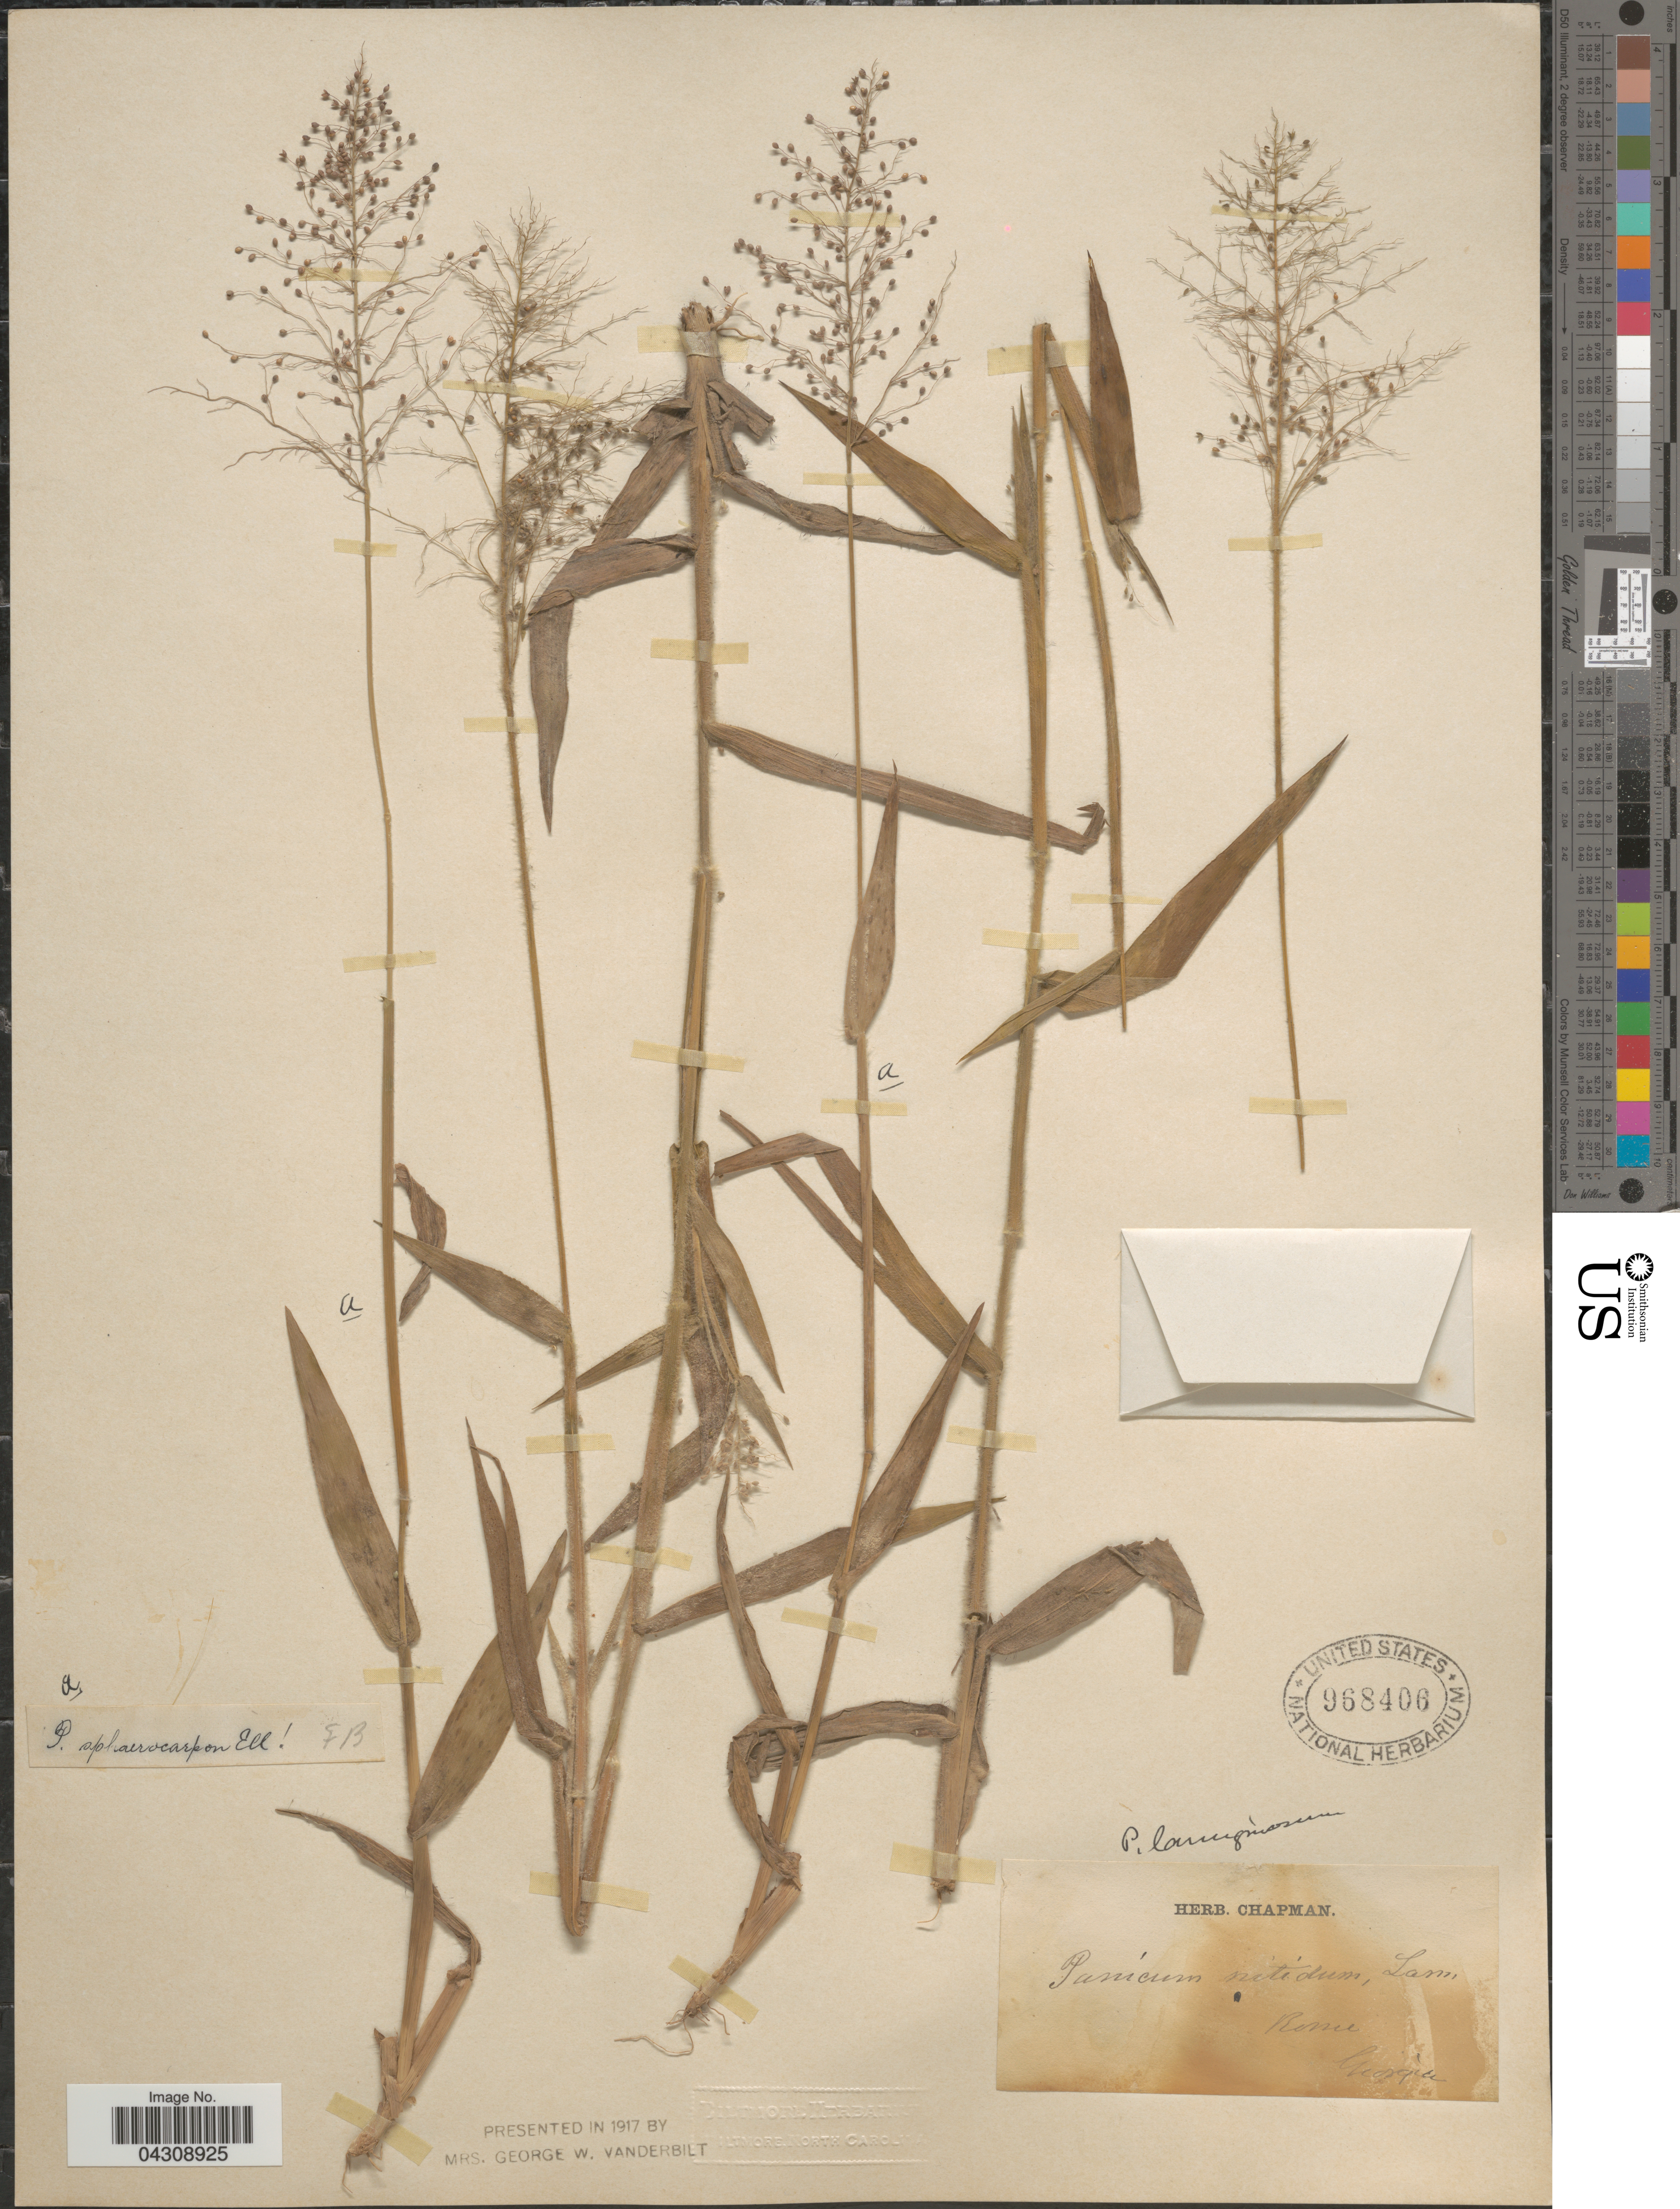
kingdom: Plantae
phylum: Tracheophyta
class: Liliopsida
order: Poales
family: Poaceae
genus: Dichanthelium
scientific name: Dichanthelium acuminatum var. acuminatum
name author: (Sw.) Gould & C.A. Clark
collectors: ex herb. Chapman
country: United States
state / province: Georgia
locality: Rome.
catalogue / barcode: US 968406